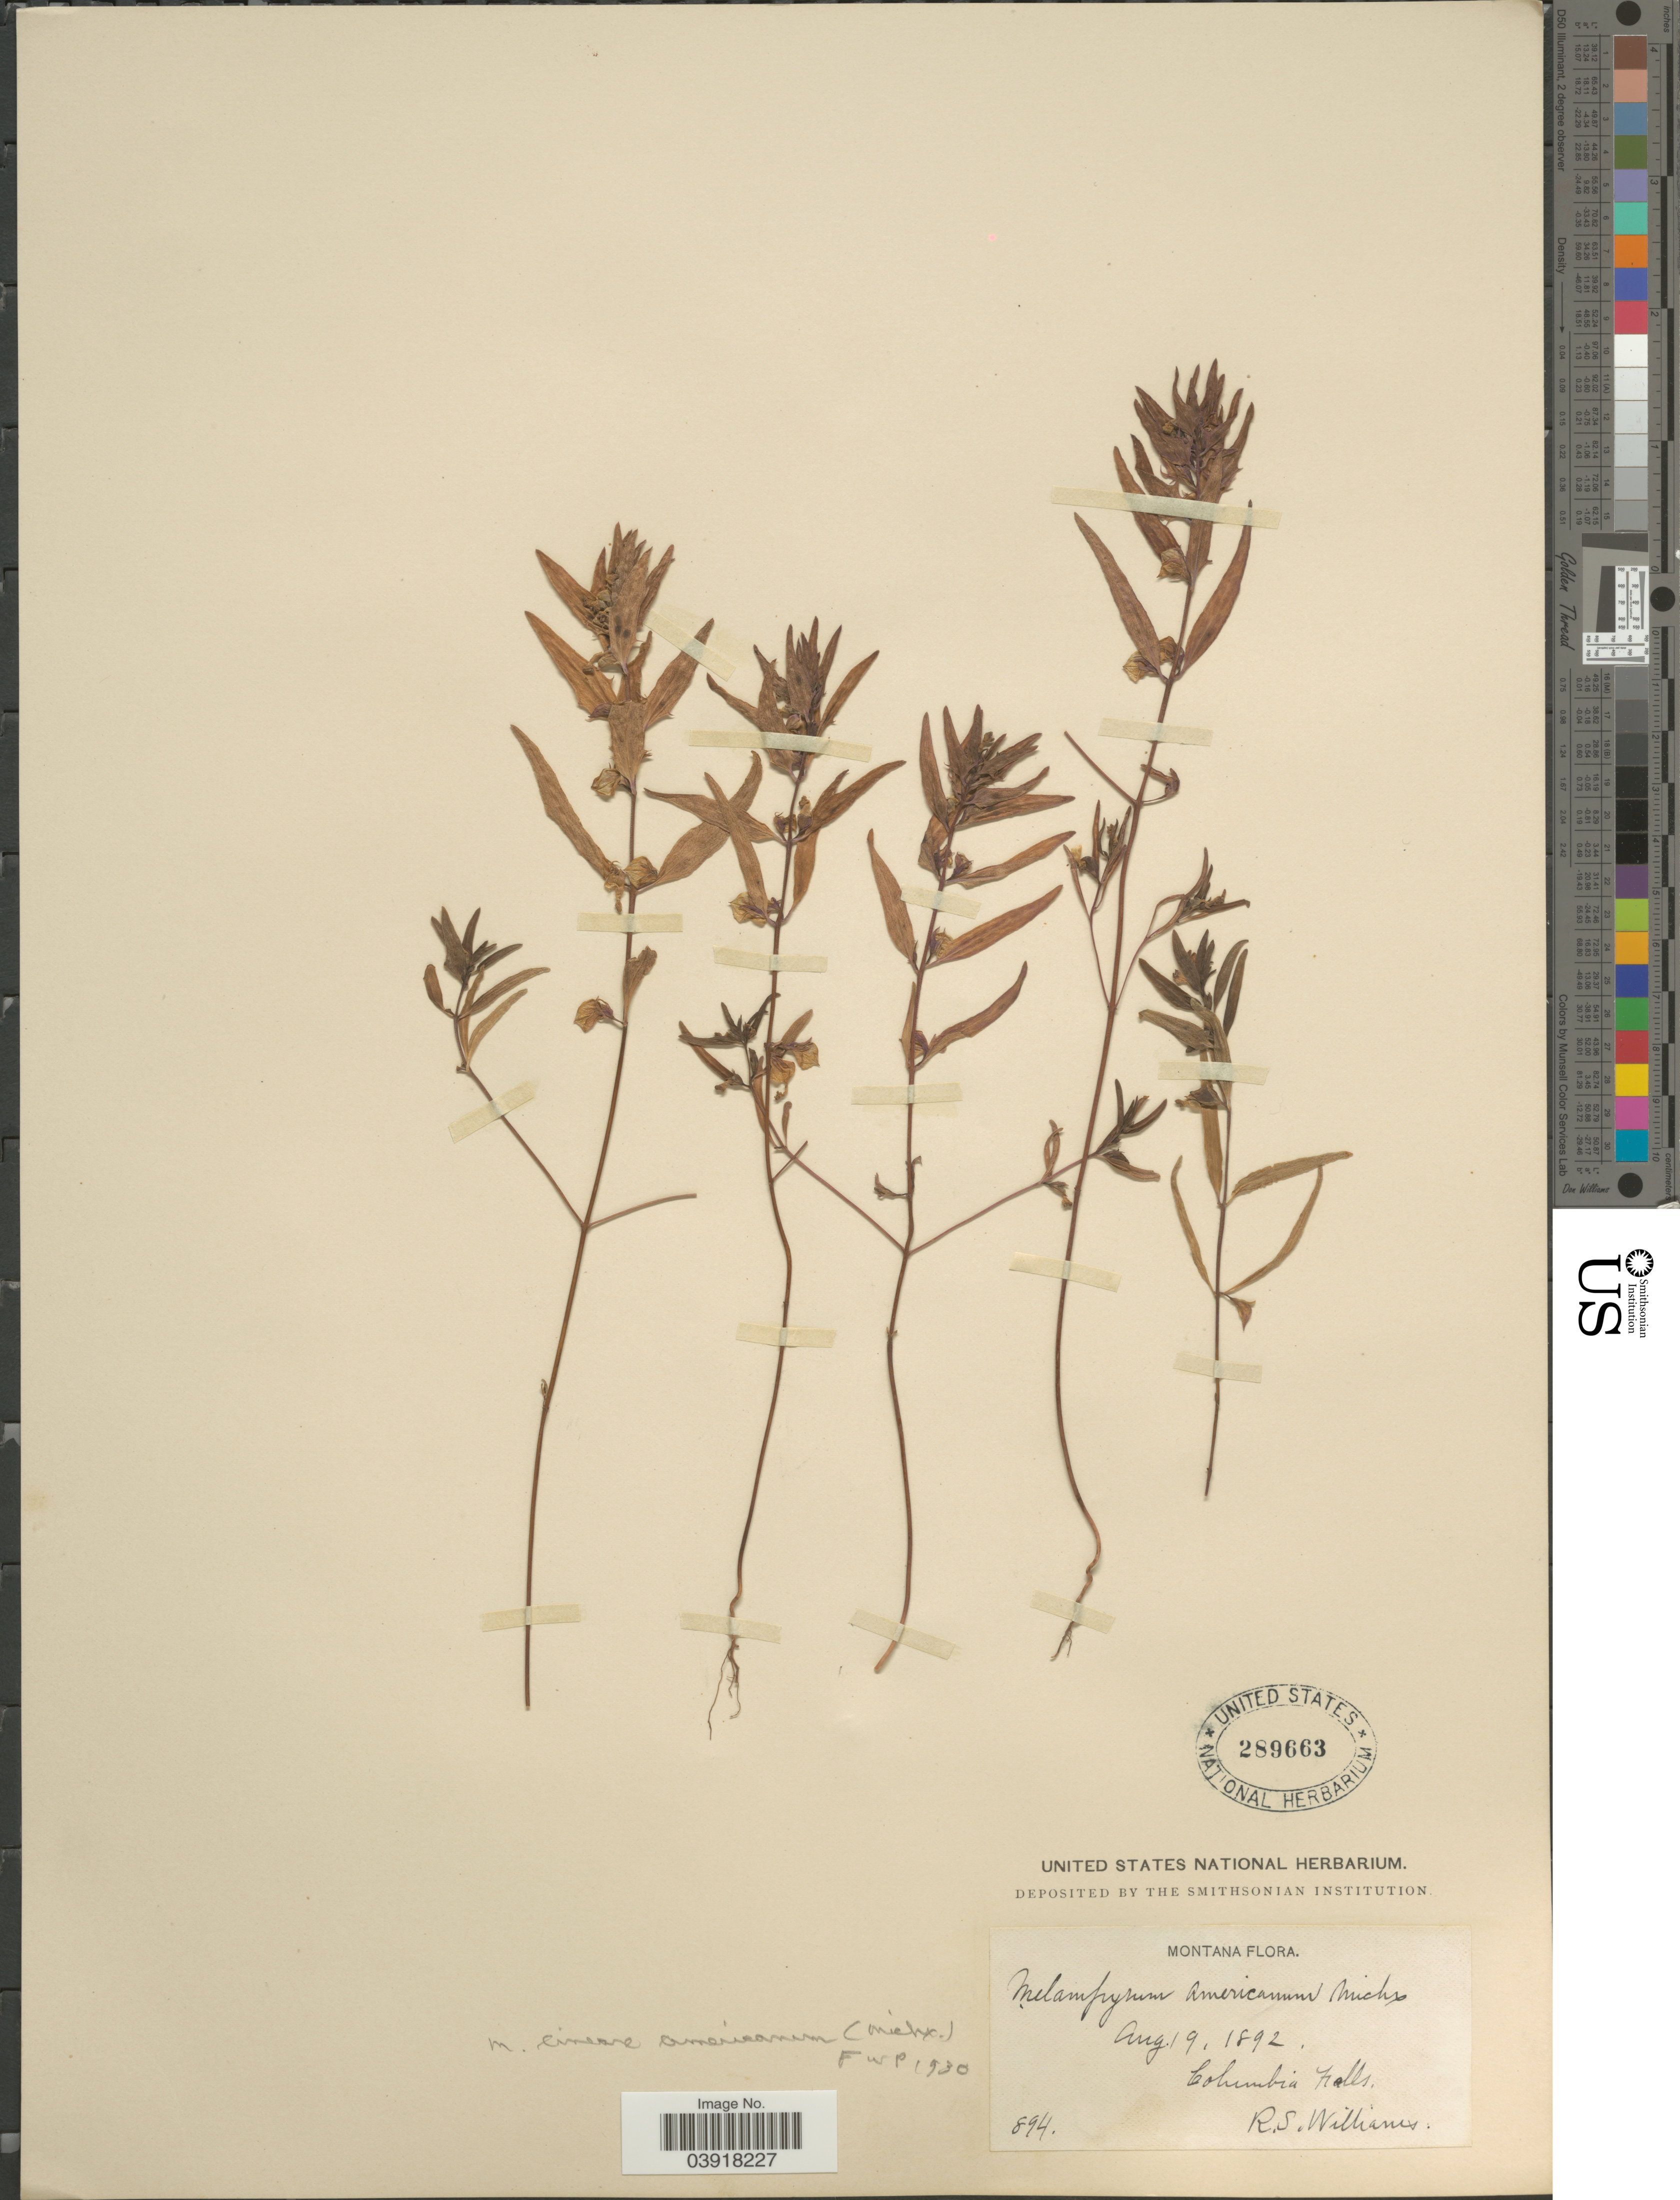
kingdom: Plantae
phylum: Tracheophyta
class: Magnoliopsida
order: Lamiales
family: Orobanchaceae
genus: Melampyrum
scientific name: Melampyrum lineare var. latifolium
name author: (Muhl.) P. Beauv.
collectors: R. S. Williams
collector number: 894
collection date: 1892-08-19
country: United States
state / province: Montana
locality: Columbia Falls.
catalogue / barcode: US 289663